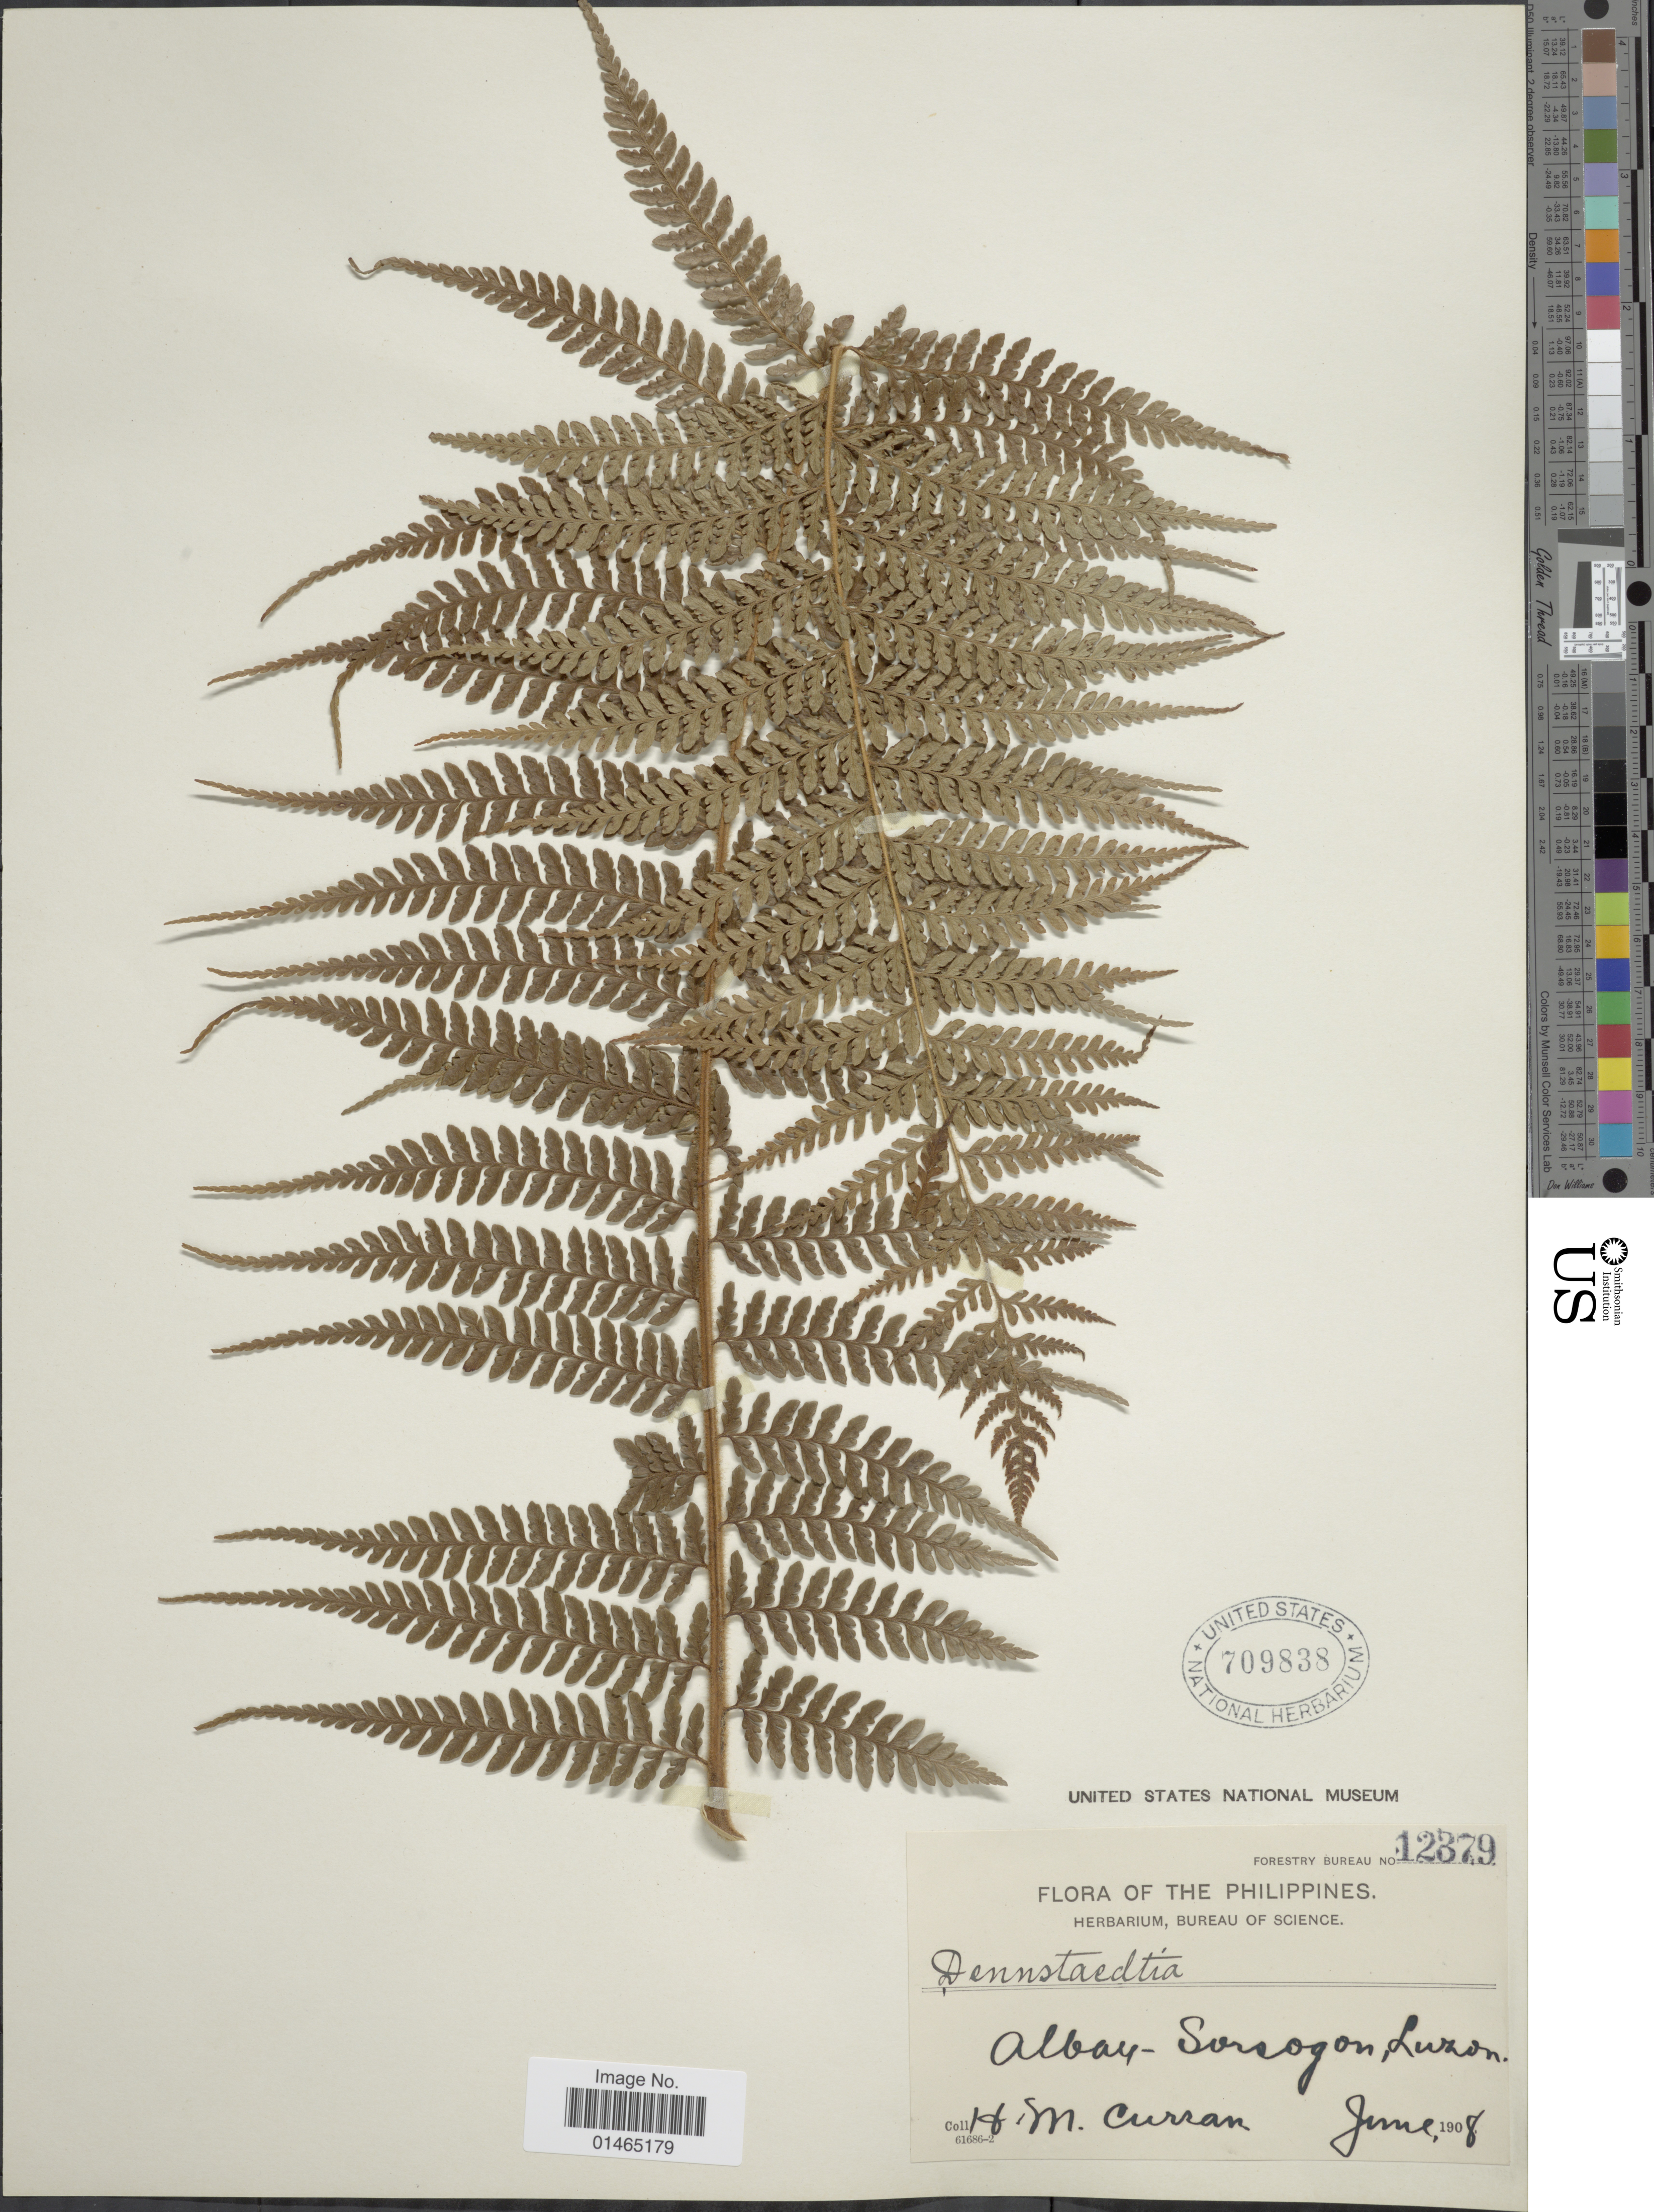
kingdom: Plantae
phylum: Tracheophyta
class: Polypodiopsida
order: Polypodiales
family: Dennstaedtiaceae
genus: Dennstaedtia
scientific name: Dennstaedtia smithii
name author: (Hook.) T. Moore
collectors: H. M. Curran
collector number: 12379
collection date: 1908-06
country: Philippines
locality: Albay-Sorsogon, Luzon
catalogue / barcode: US 709838